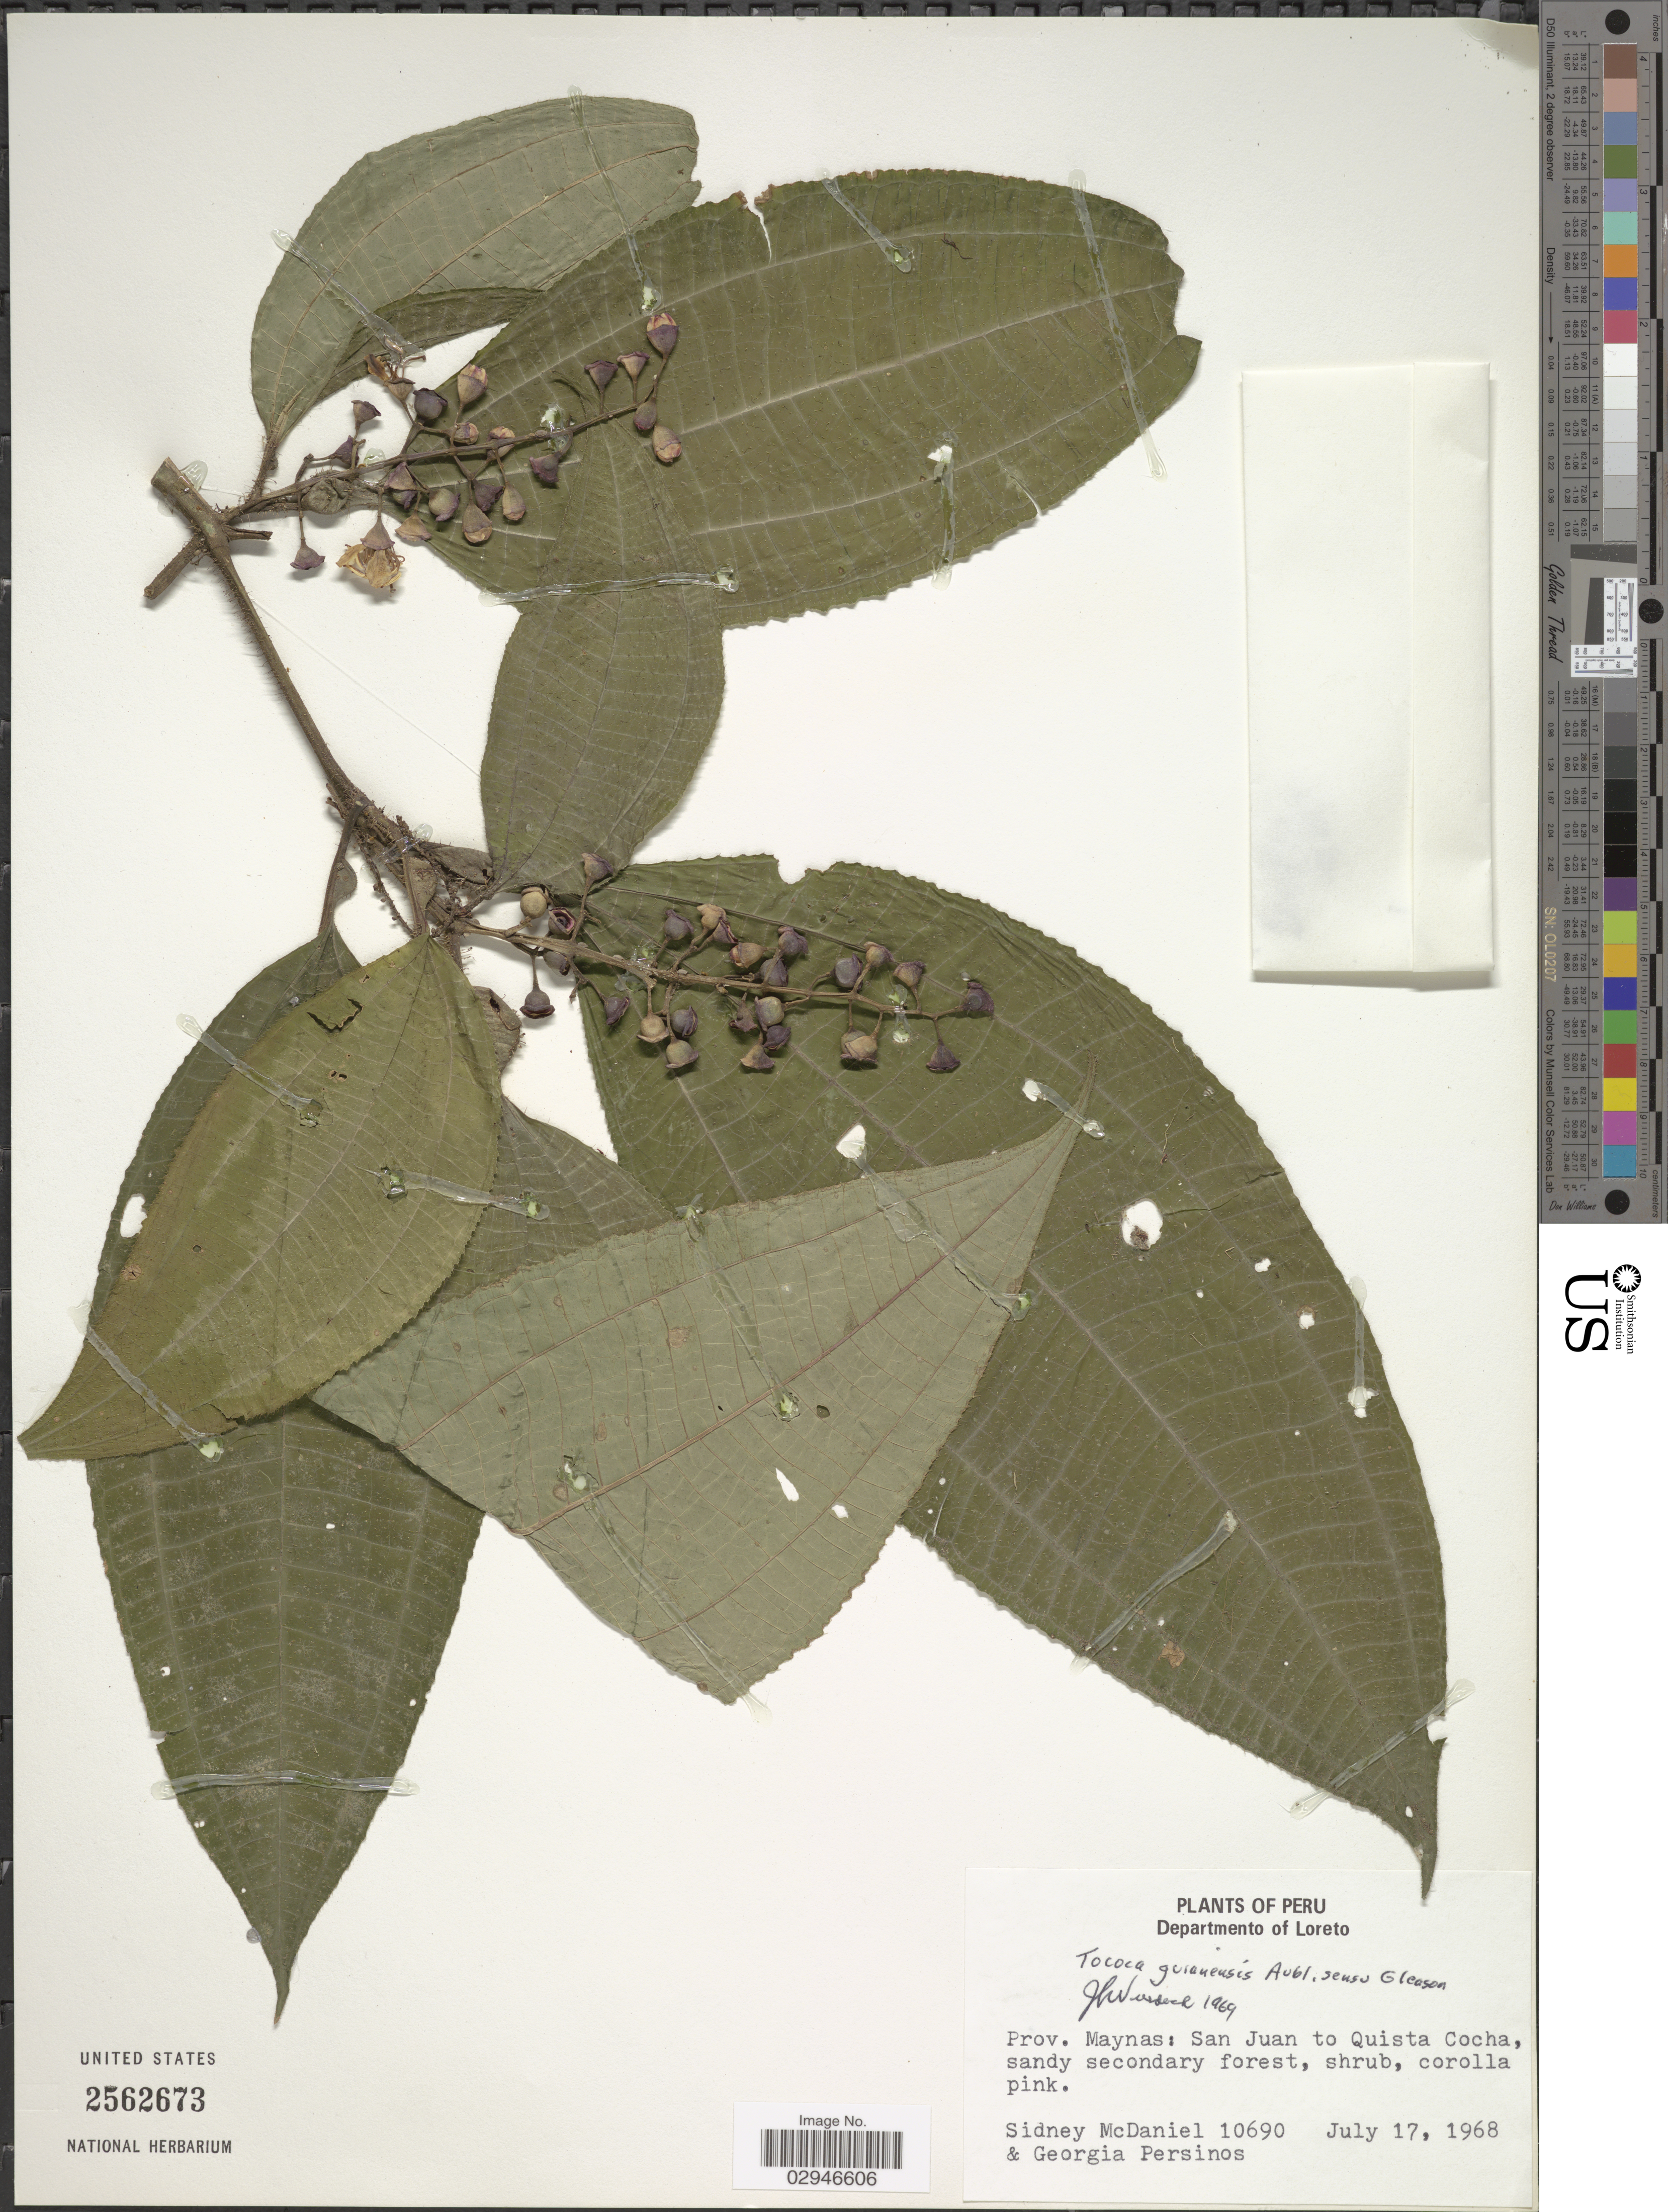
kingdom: Plantae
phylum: Tracheophyta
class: Magnoliopsida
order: Myrtales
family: Melastomataceae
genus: Tococa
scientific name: Tococa guianensis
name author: Aubl.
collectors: S. McDaniel & G. Persinos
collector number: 10690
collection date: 1968-07-17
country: Peru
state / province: Loreto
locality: Departmento of Loreto, Prov. Maynas, San Juan to Quista Cocha.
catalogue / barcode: US 2562673